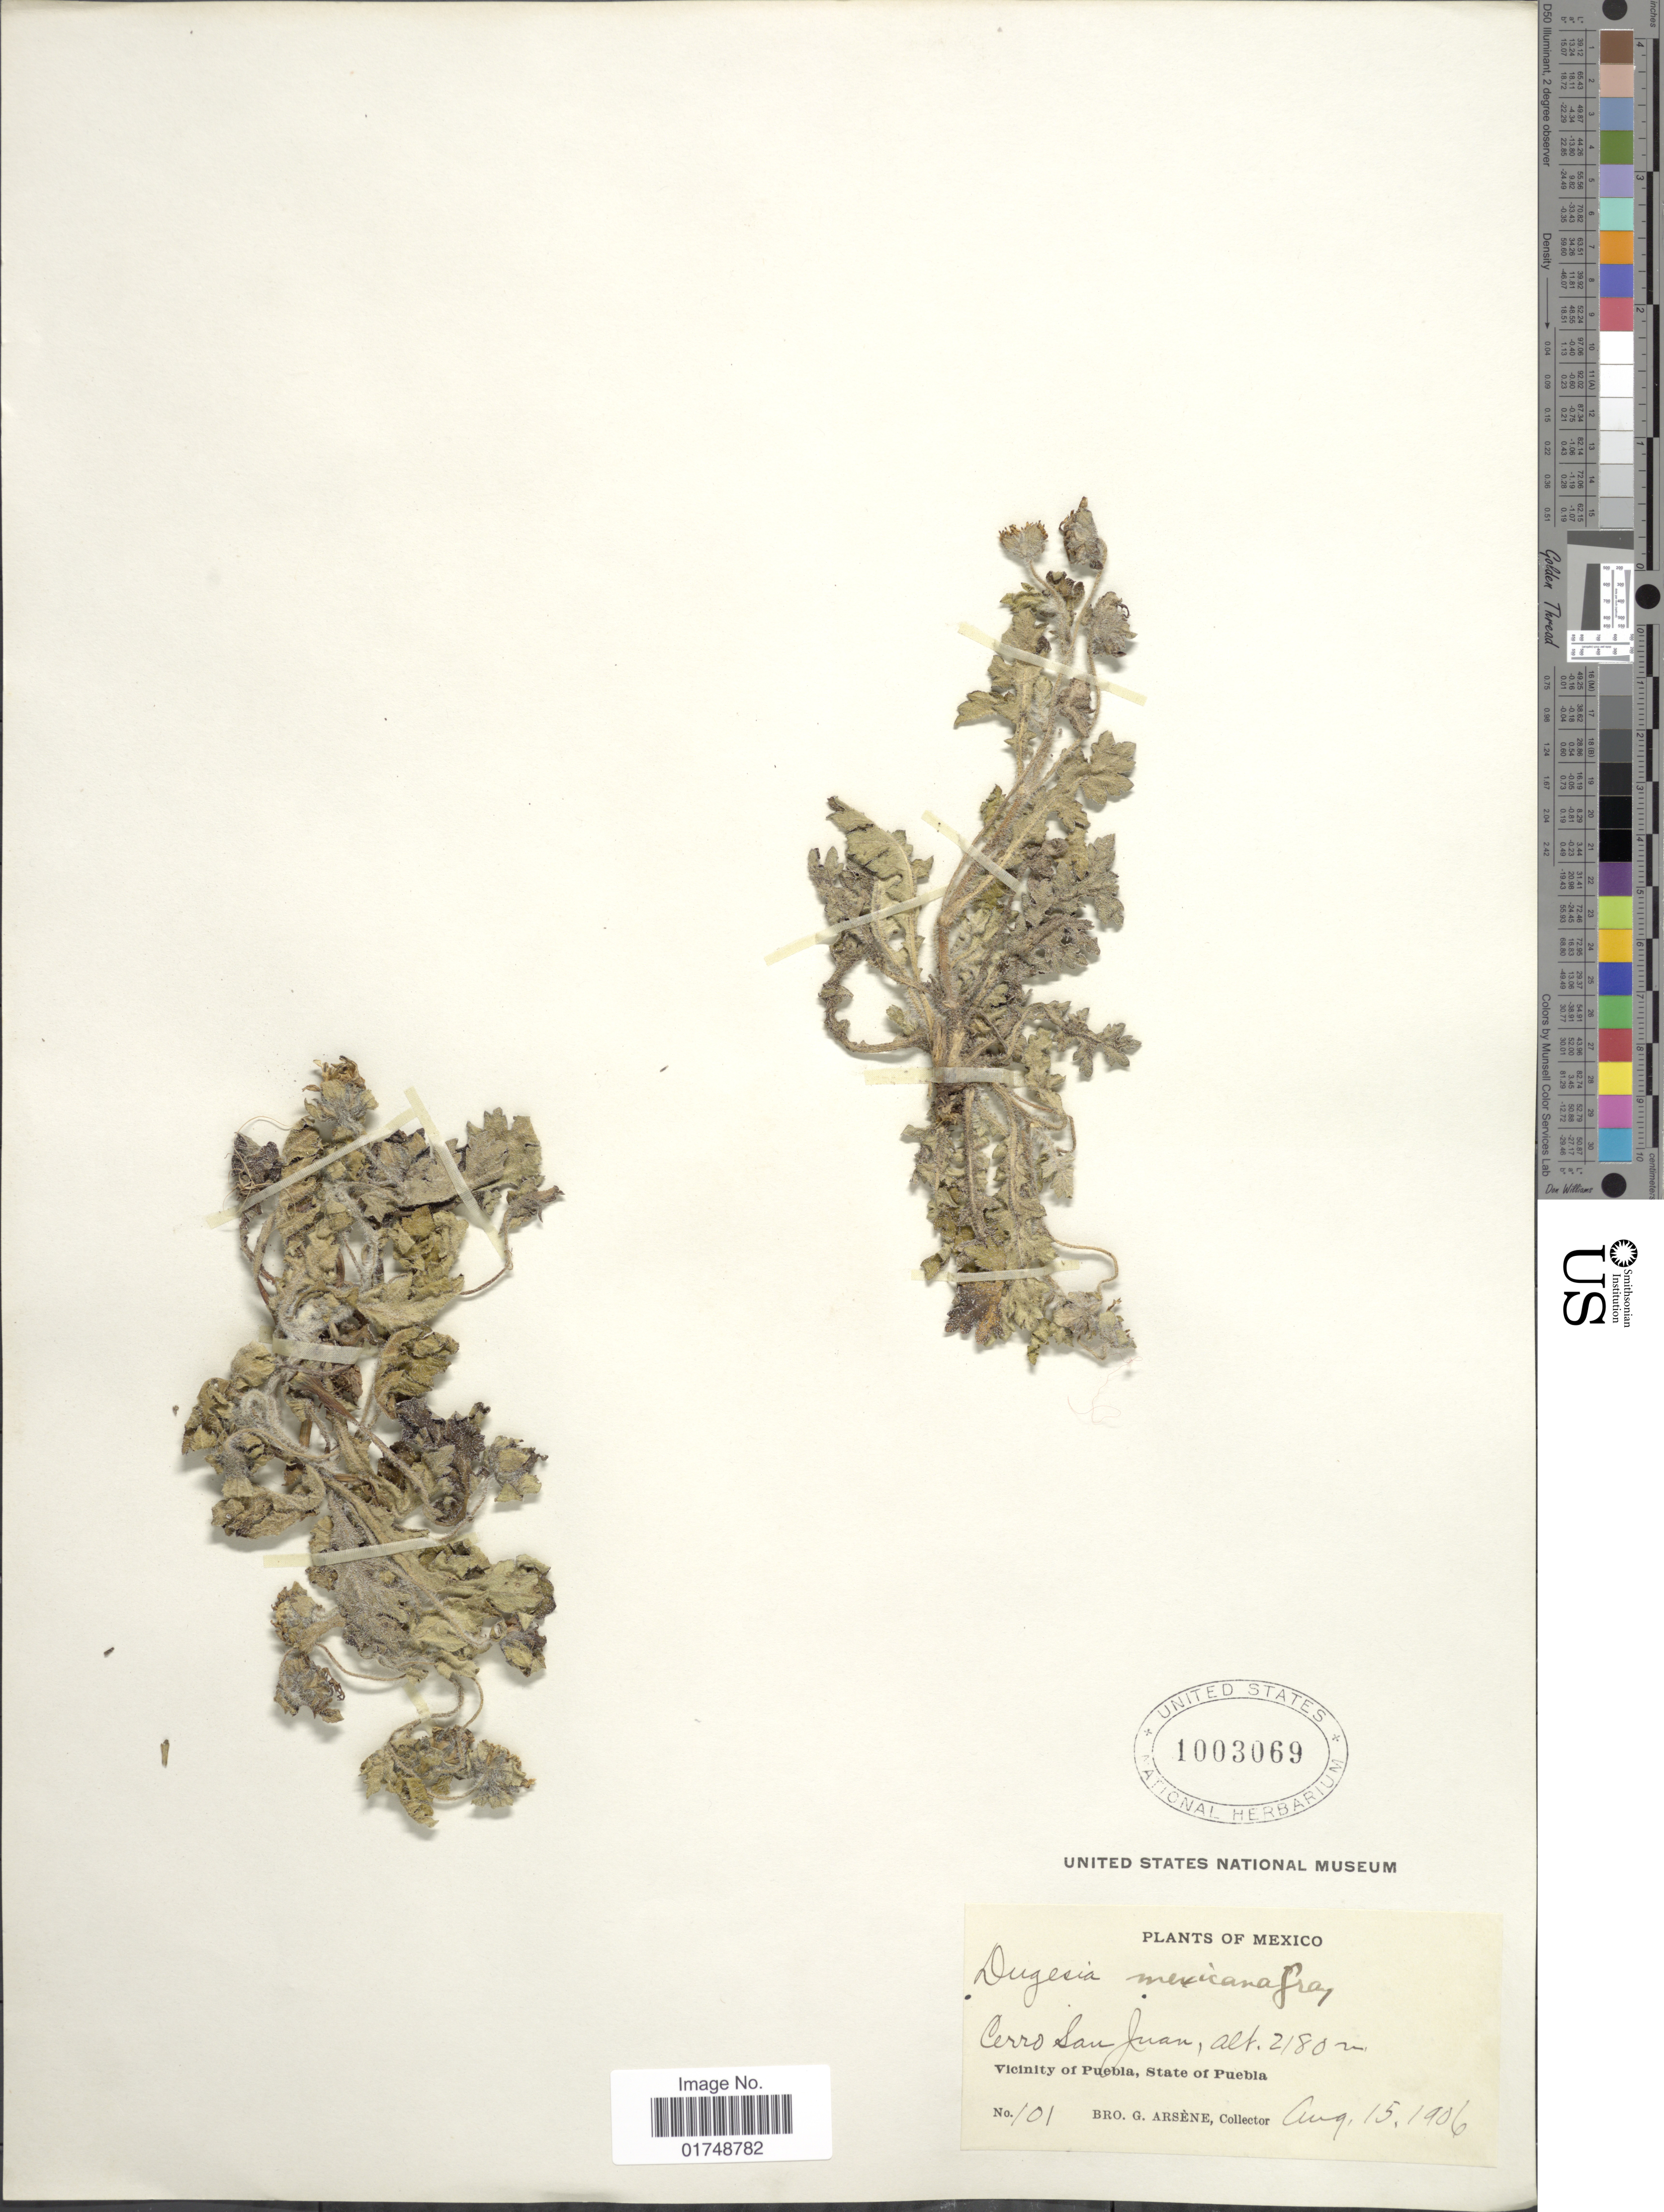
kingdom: Plantae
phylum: Tracheophyta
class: Magnoliopsida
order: Asterales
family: Asteraceae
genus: Dugesia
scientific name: Dugesia mexicana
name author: A. Gray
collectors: Bro. G. Arsène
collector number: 101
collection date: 1906-08-15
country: Mexico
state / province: Puebla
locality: Cerro San Juan. Vicinity of Puebla. State of Puebla.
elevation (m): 2180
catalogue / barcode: US 1003069